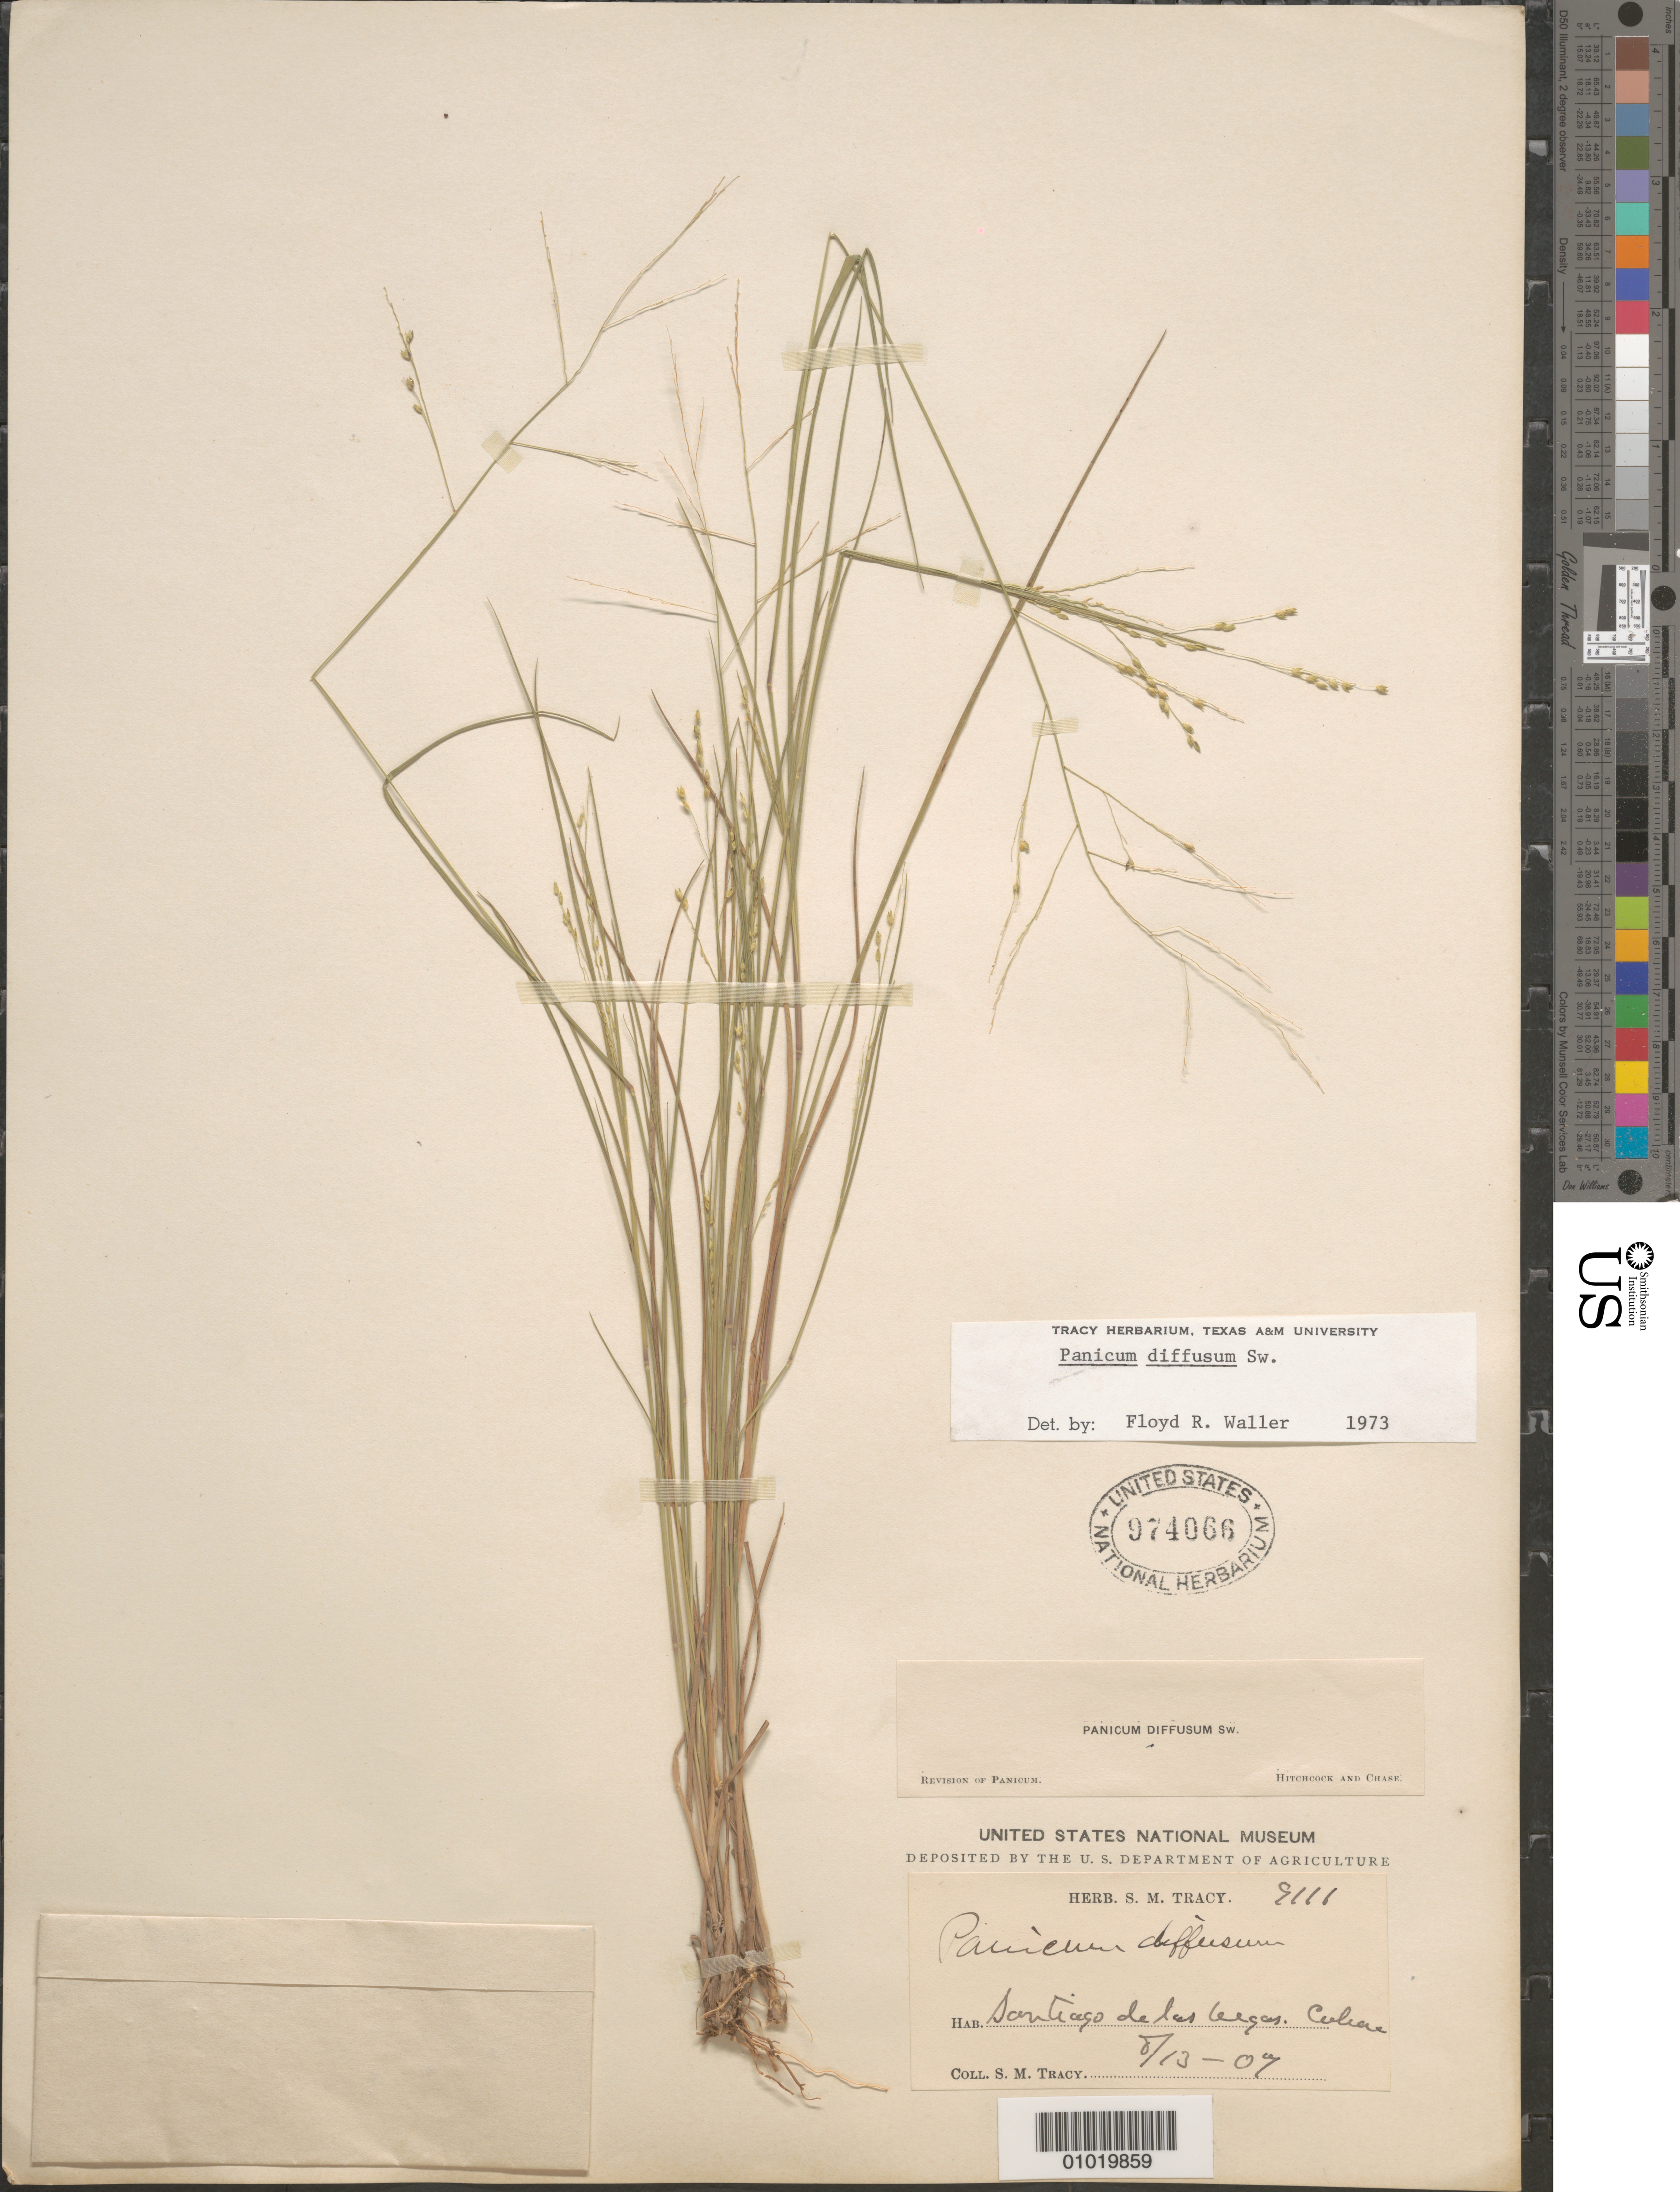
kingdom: Plantae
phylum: Tracheophyta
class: Liliopsida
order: Poales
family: Poaceae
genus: Panicum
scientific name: Panicum diffusum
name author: Sw.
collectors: S. M. Tracy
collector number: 9111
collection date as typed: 13 Aug 1907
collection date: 1907-08-13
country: Cuba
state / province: La Habana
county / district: Municipio Boyeros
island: Cuba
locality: Santiago de las Vegas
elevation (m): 97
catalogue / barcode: US 974066